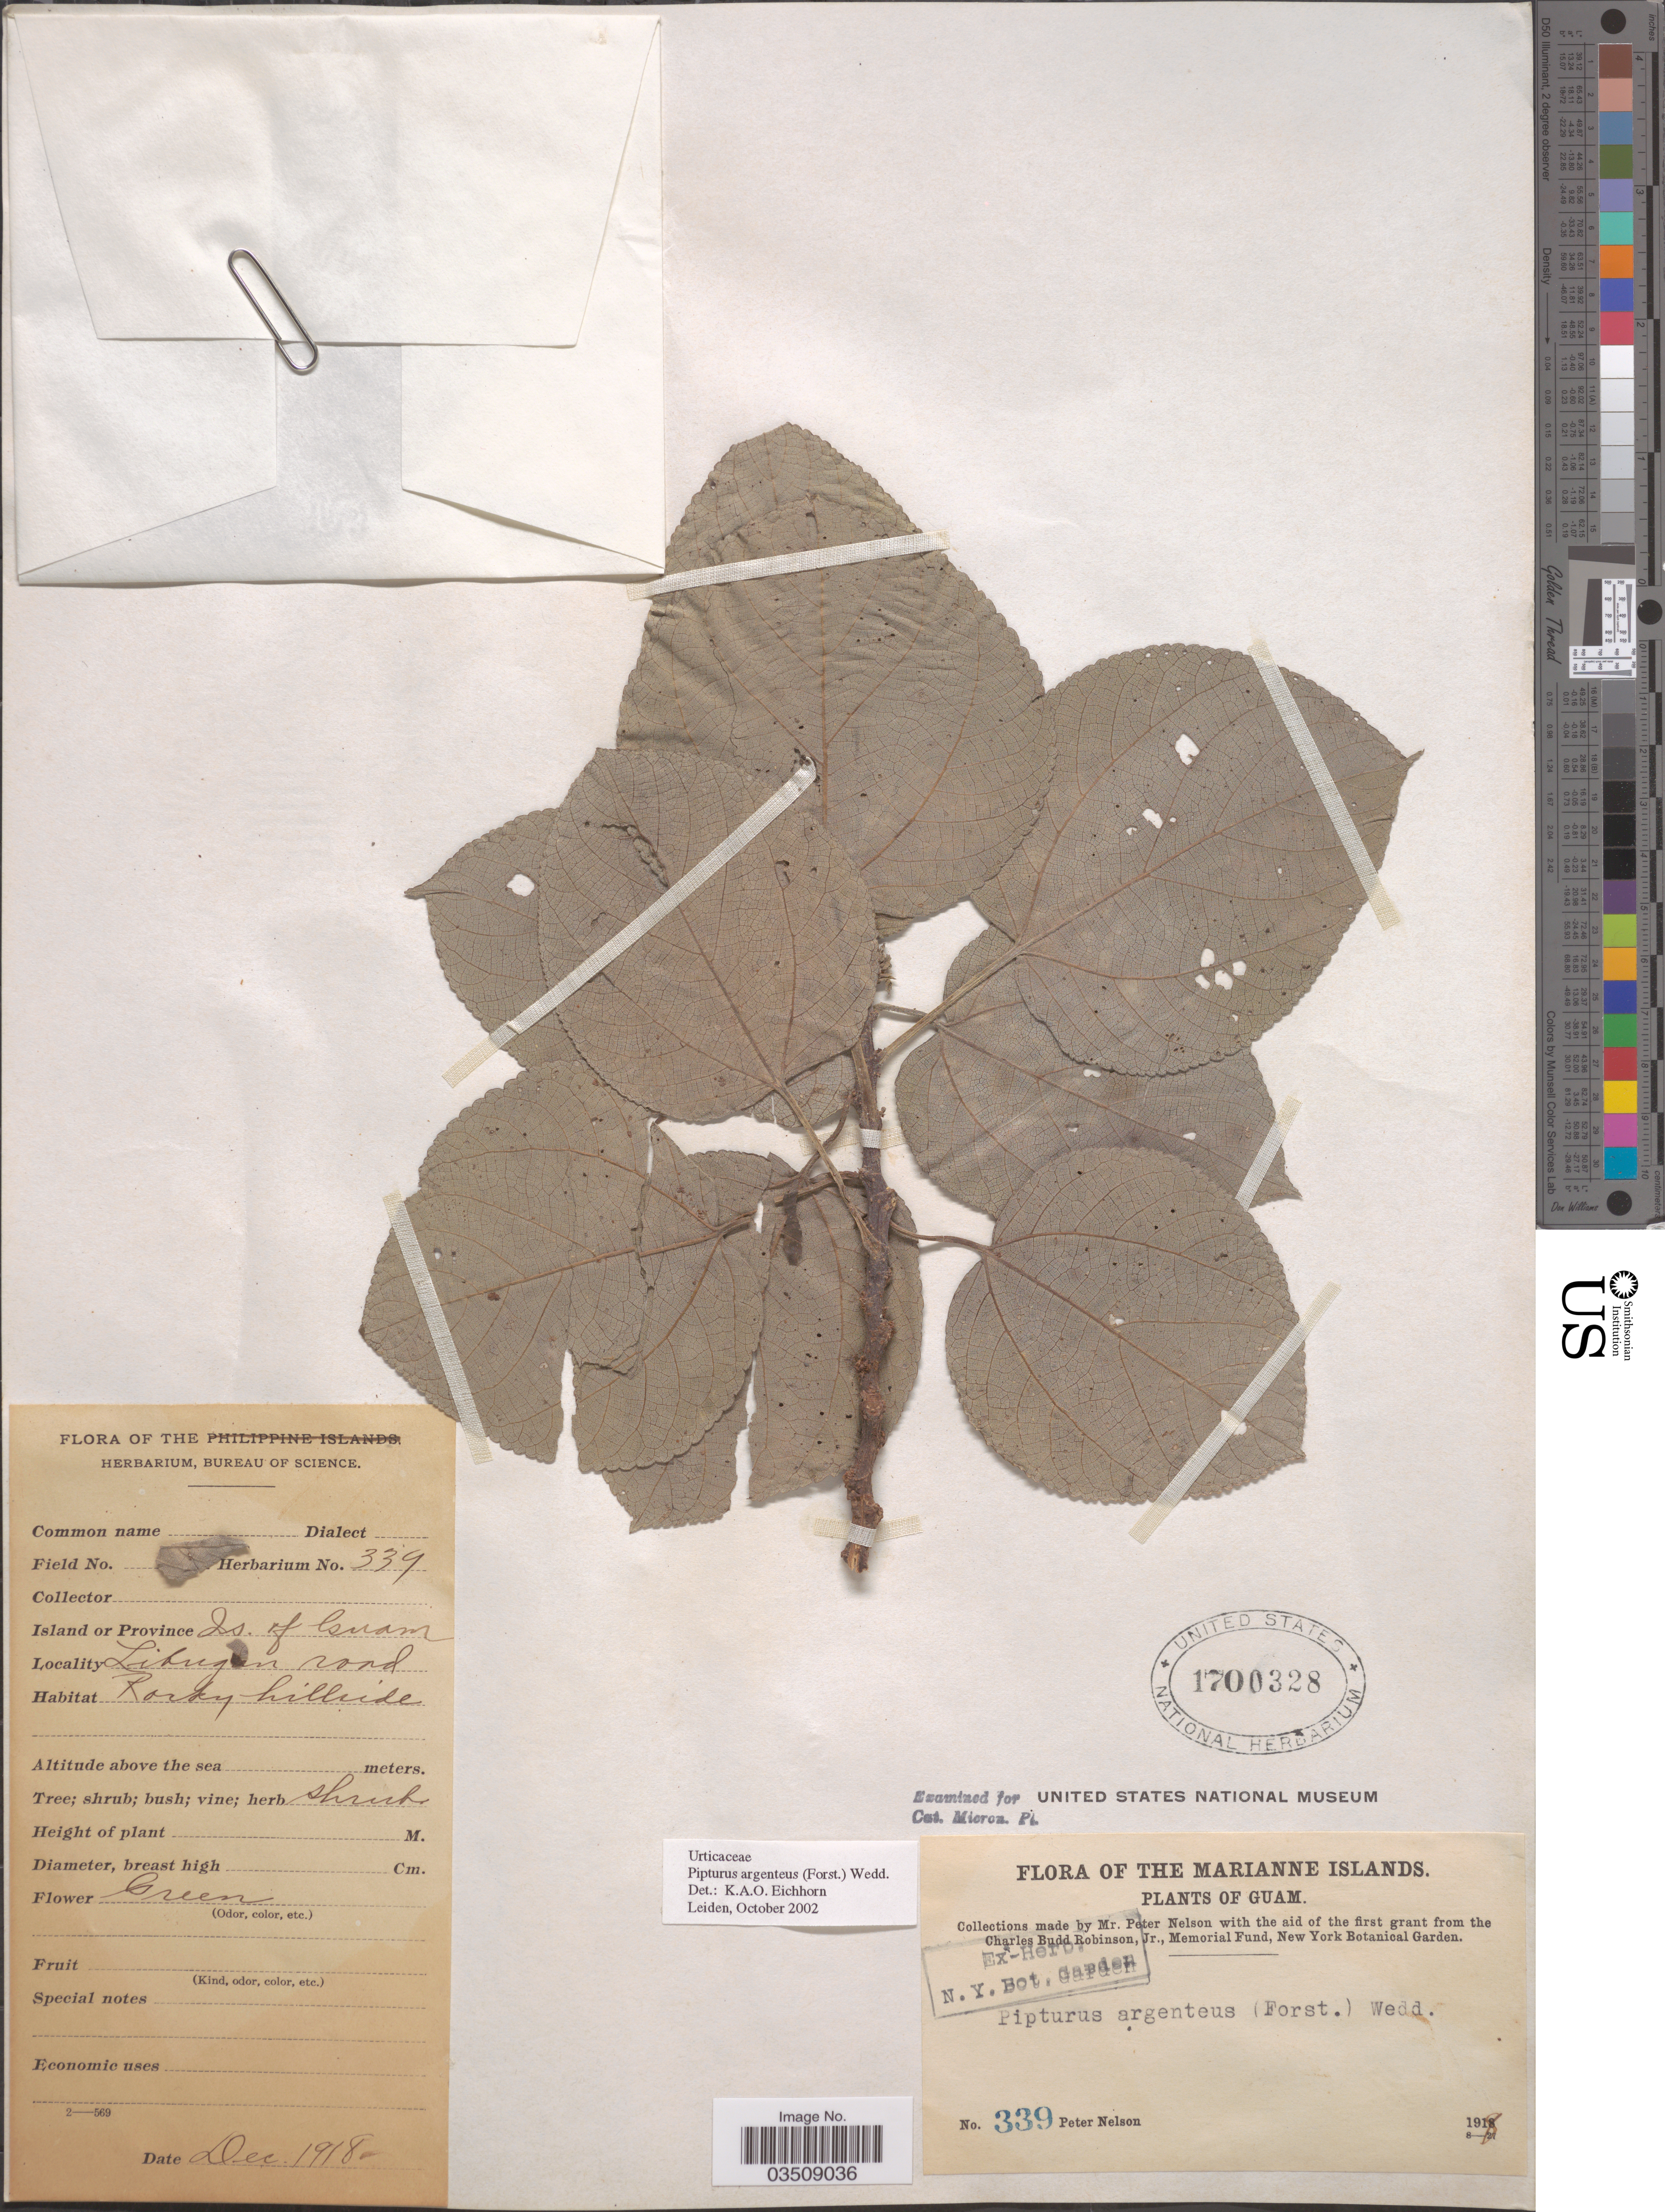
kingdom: Plantae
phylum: Tracheophyta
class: Magnoliopsida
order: Rosales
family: Urticaceae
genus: Pipturus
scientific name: Pipturus argenteus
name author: (G. Forst.) Wedd.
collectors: P. Nelson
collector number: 339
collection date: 1918-12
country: Guam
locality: Island or Province: Is. of Guam. Likugan [interpreted] road. Marianne Islands.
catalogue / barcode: US 1700328